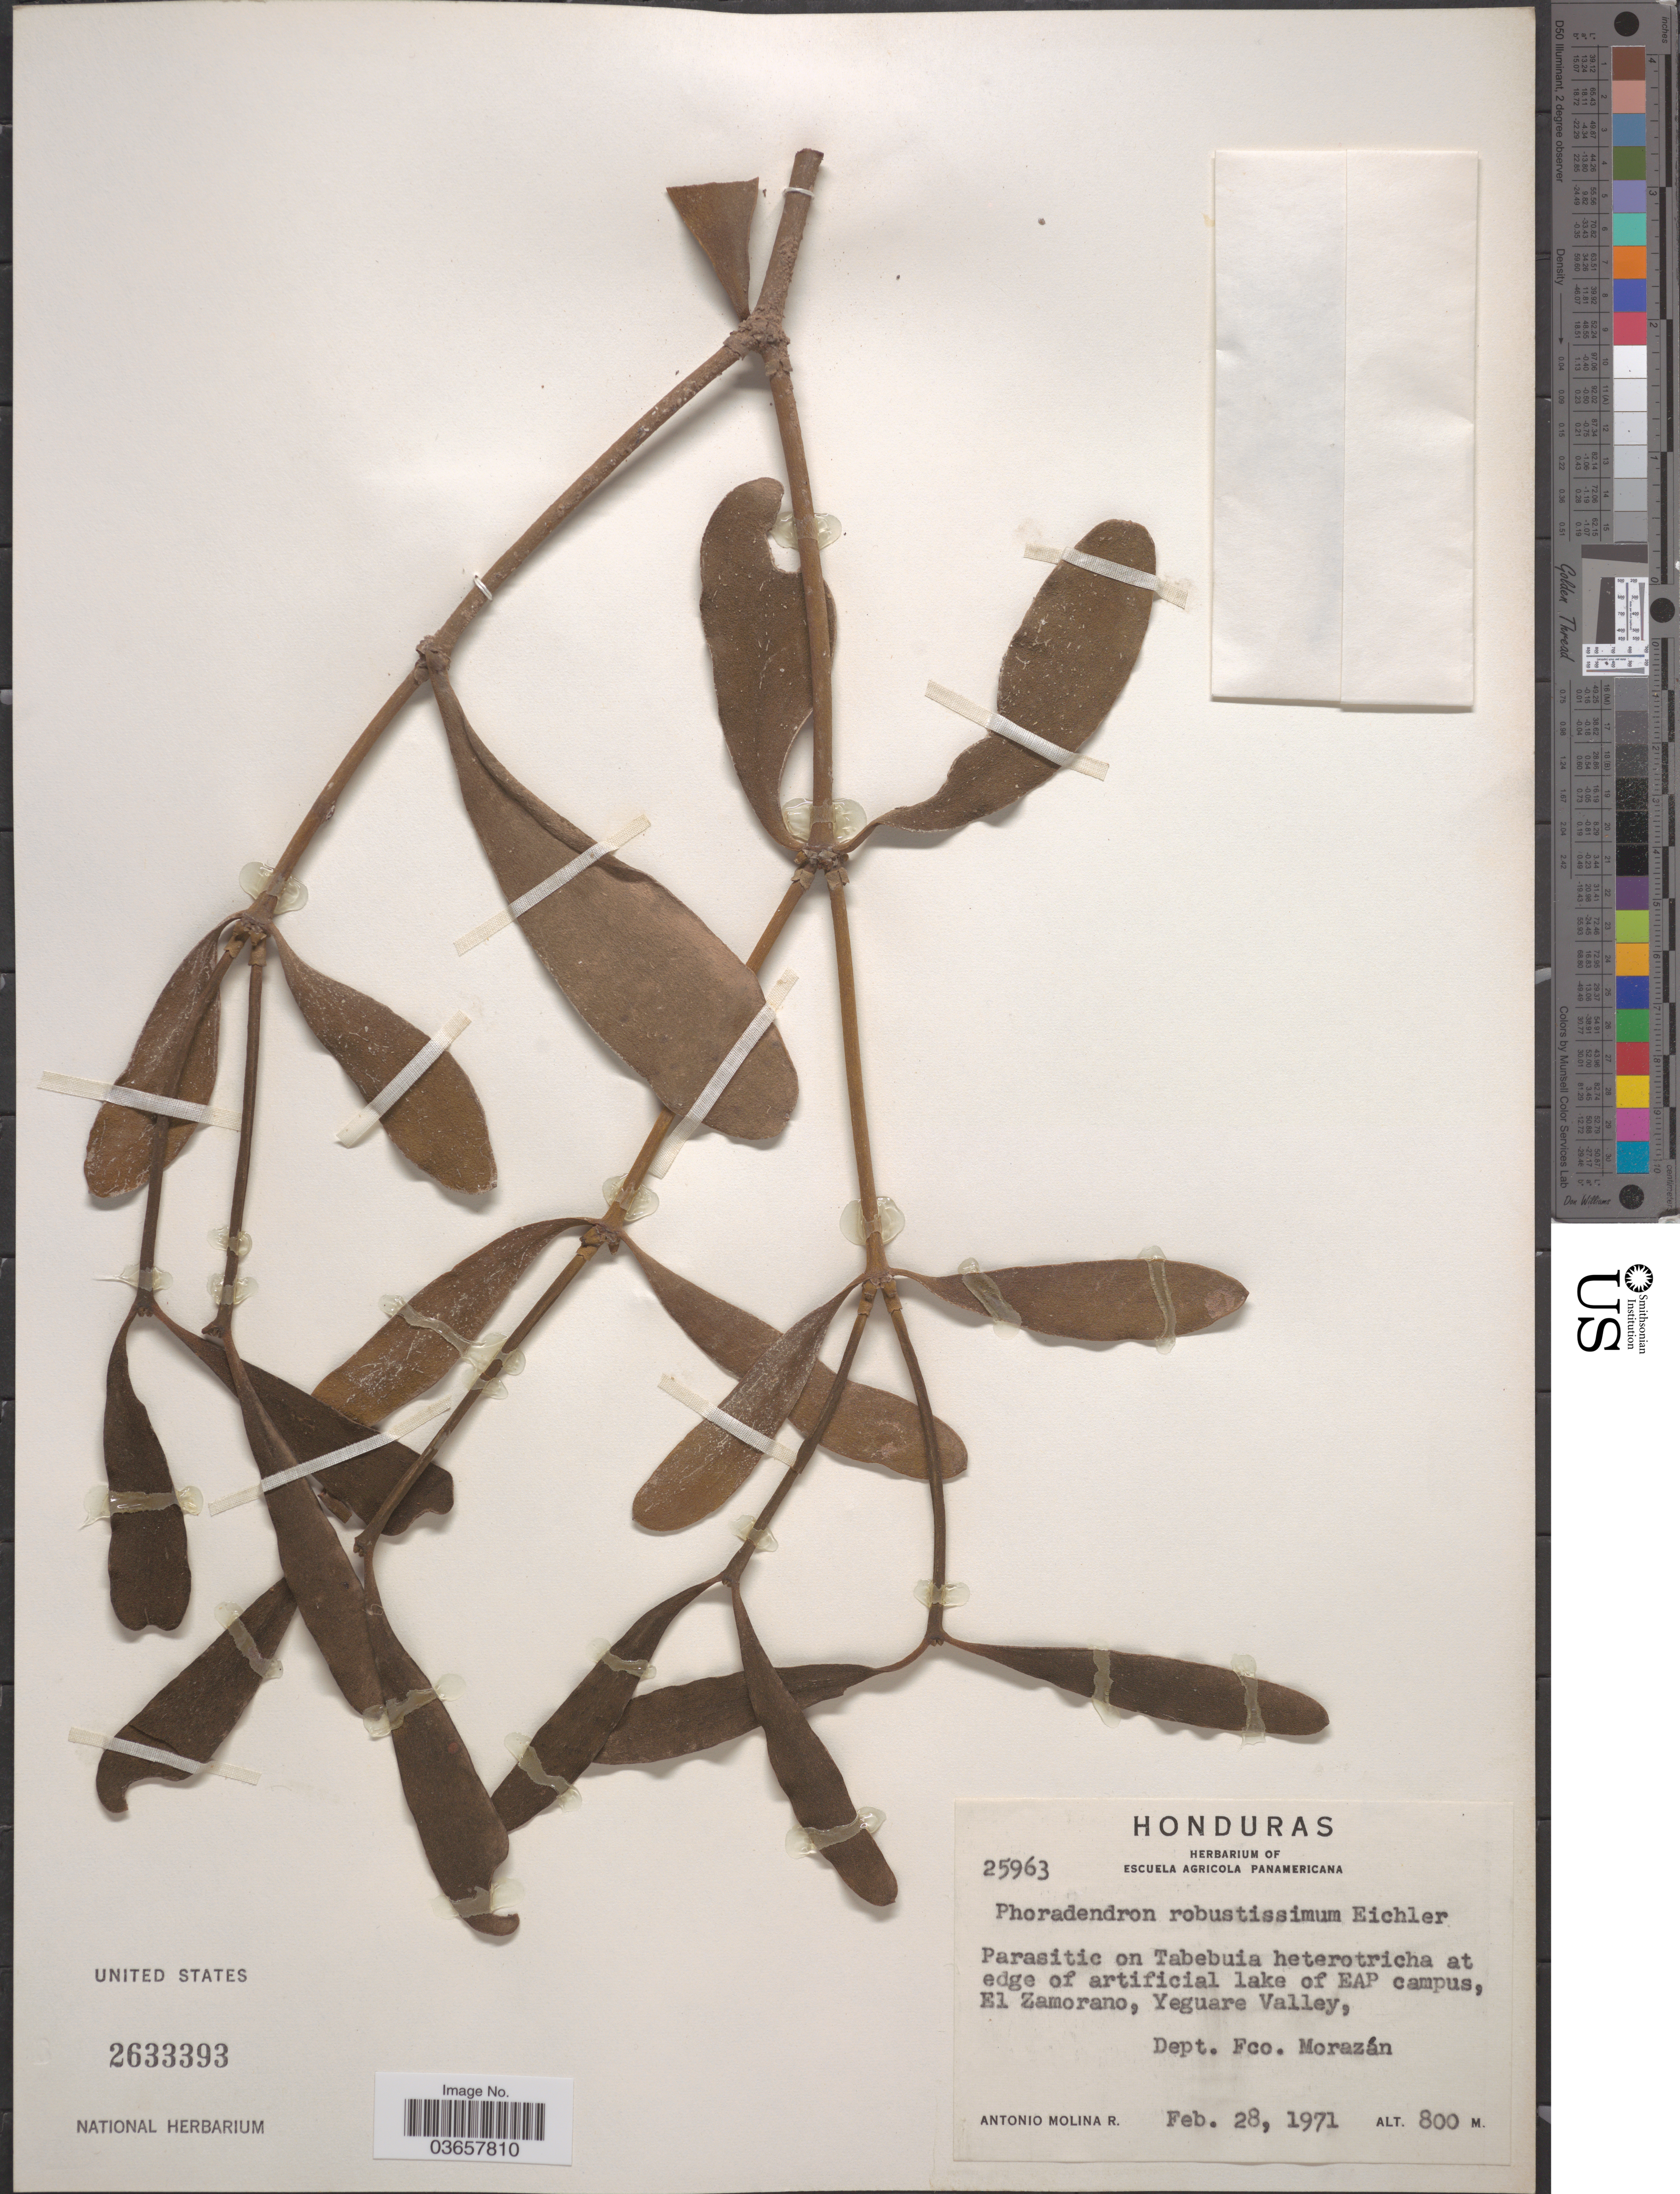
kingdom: Plantae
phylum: Tracheophyta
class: Magnoliopsida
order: Santalales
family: Viscaceae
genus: Phoradendron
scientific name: Phoradendron robustissimum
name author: Eichler in Mart.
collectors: A. Molina R.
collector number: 25963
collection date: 1971-02-28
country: Honduras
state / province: Fco. Morazán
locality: At edge of artificial lake of EAP campus, El Zamorano, Yeguare Valley, Dept. Fco. Morazán.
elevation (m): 800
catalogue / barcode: US 2633393